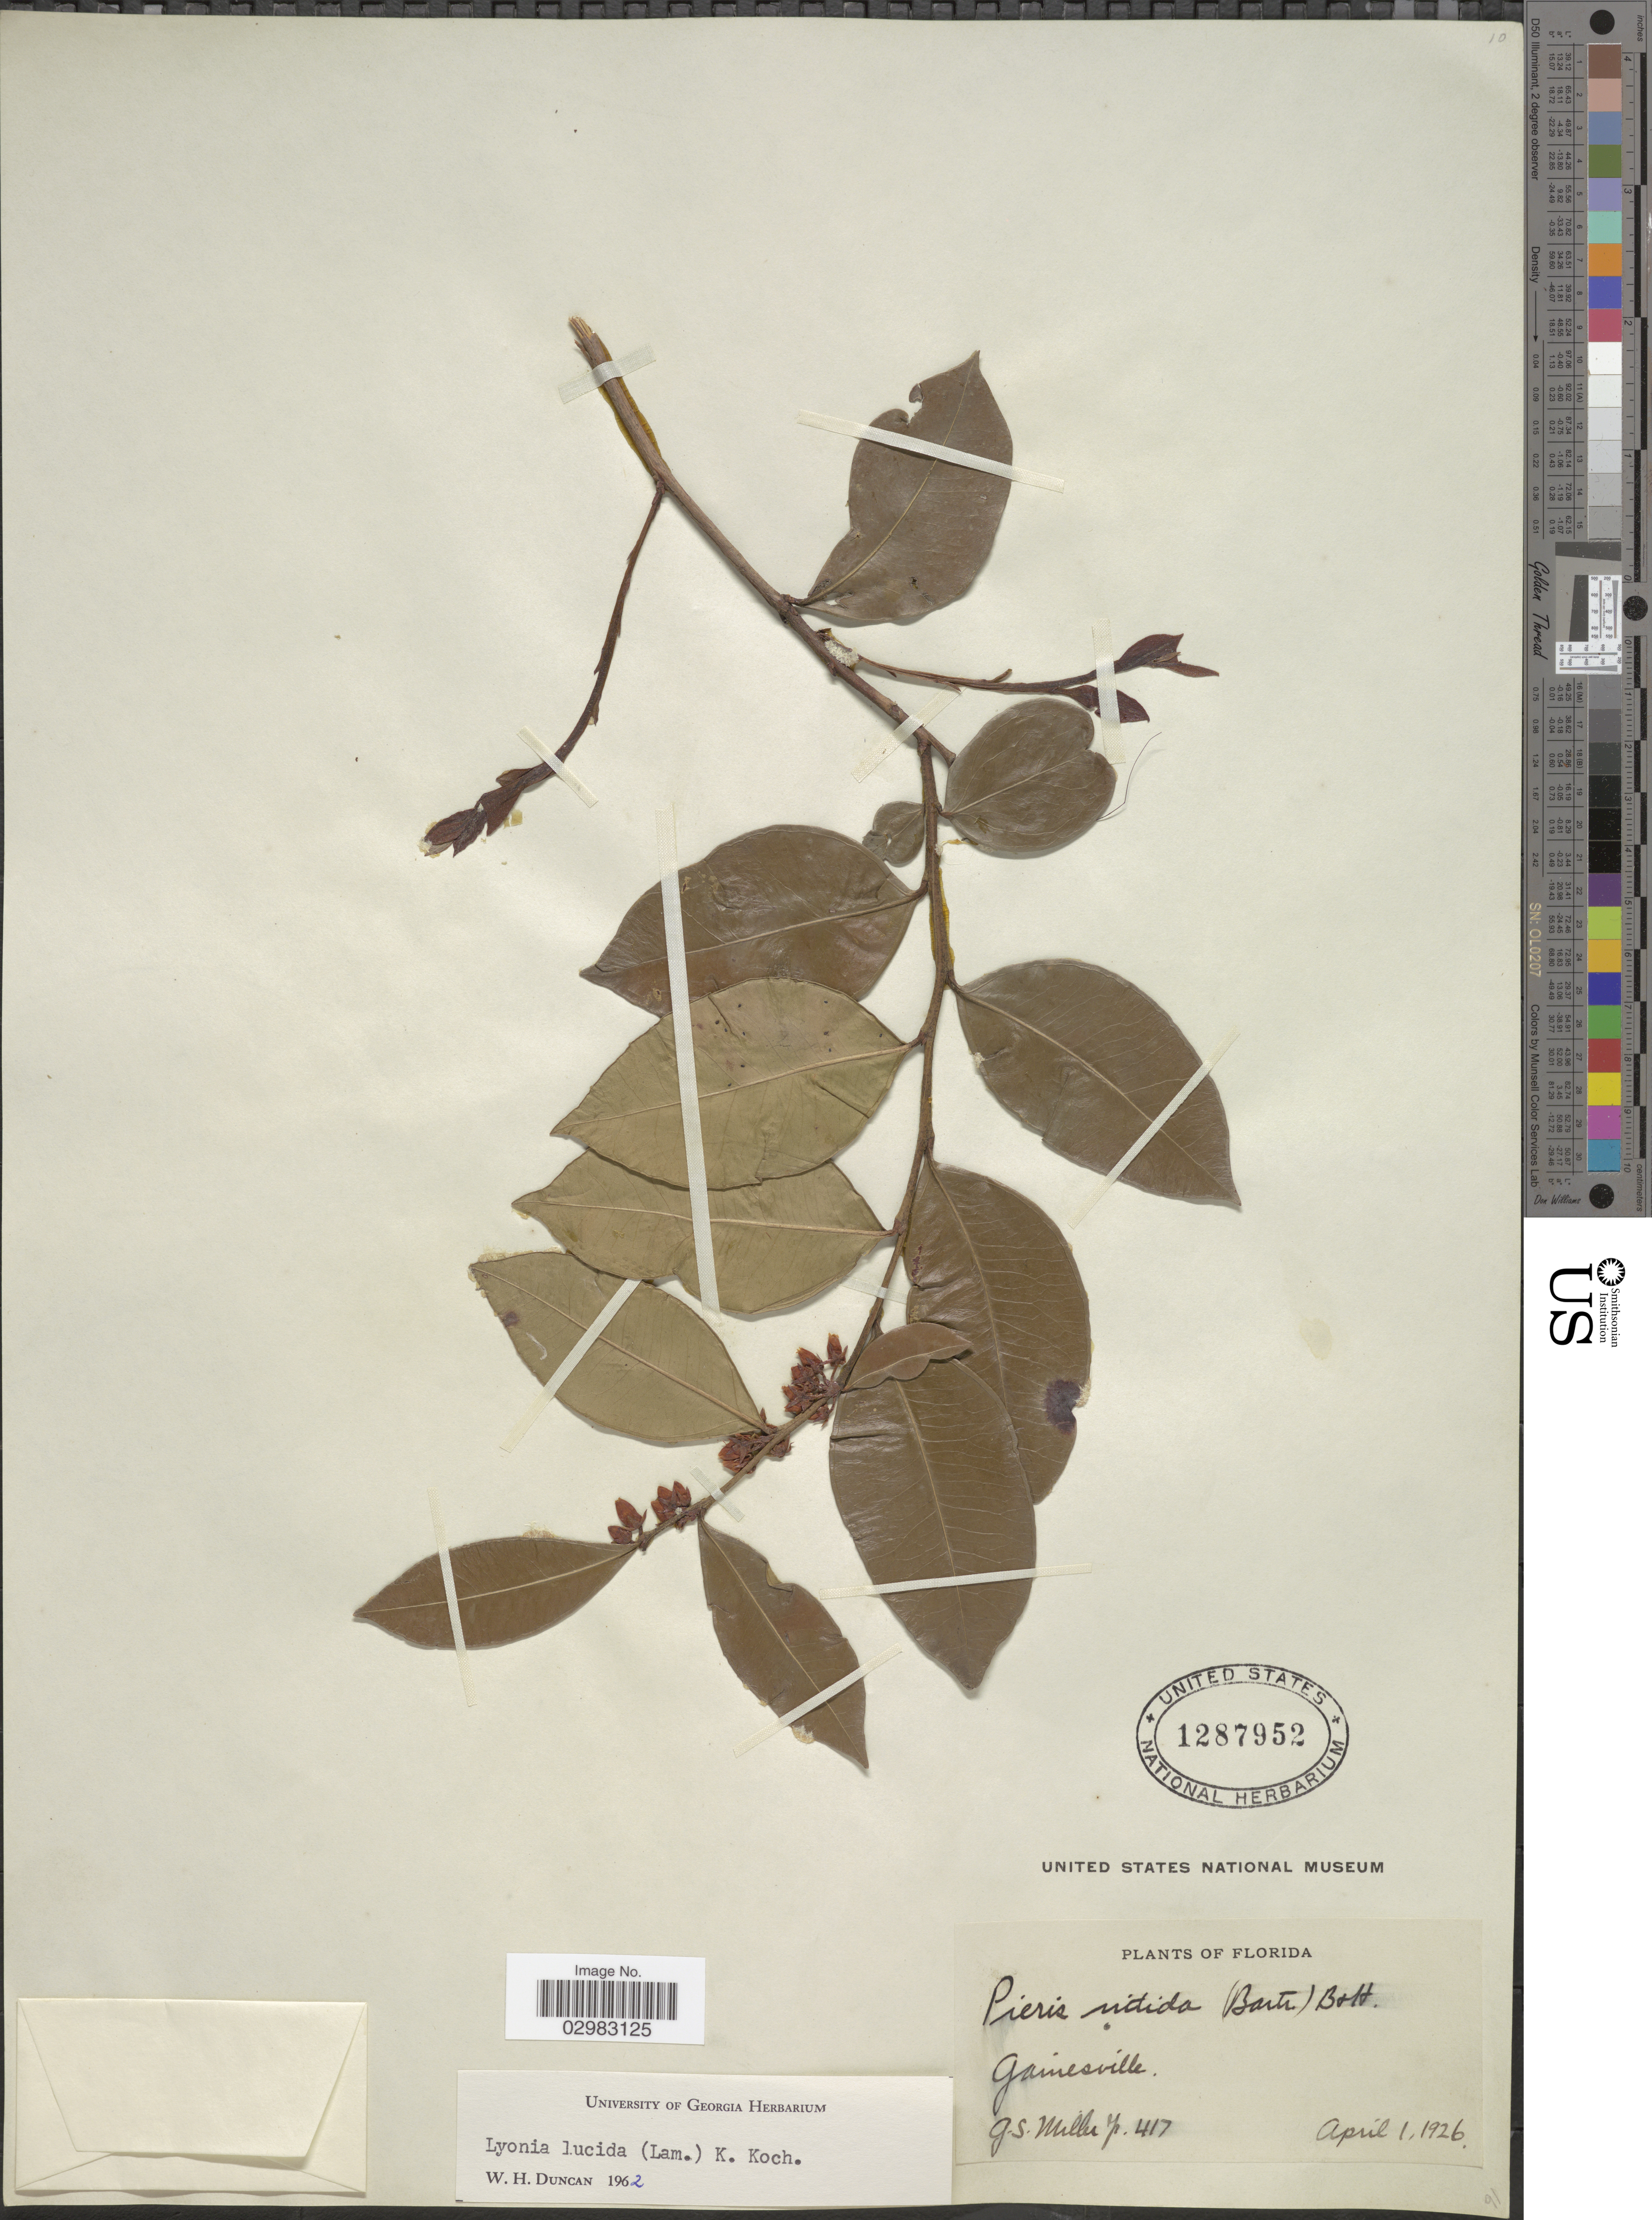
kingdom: Plantae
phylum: Tracheophyta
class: Magnoliopsida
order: Ericales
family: Ericaceae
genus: Lyonia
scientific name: Lyonia lucida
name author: K. Koch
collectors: G. S. Miller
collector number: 417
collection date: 1926-04-01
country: United States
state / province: Florida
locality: Gainesville.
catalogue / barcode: US 1287952